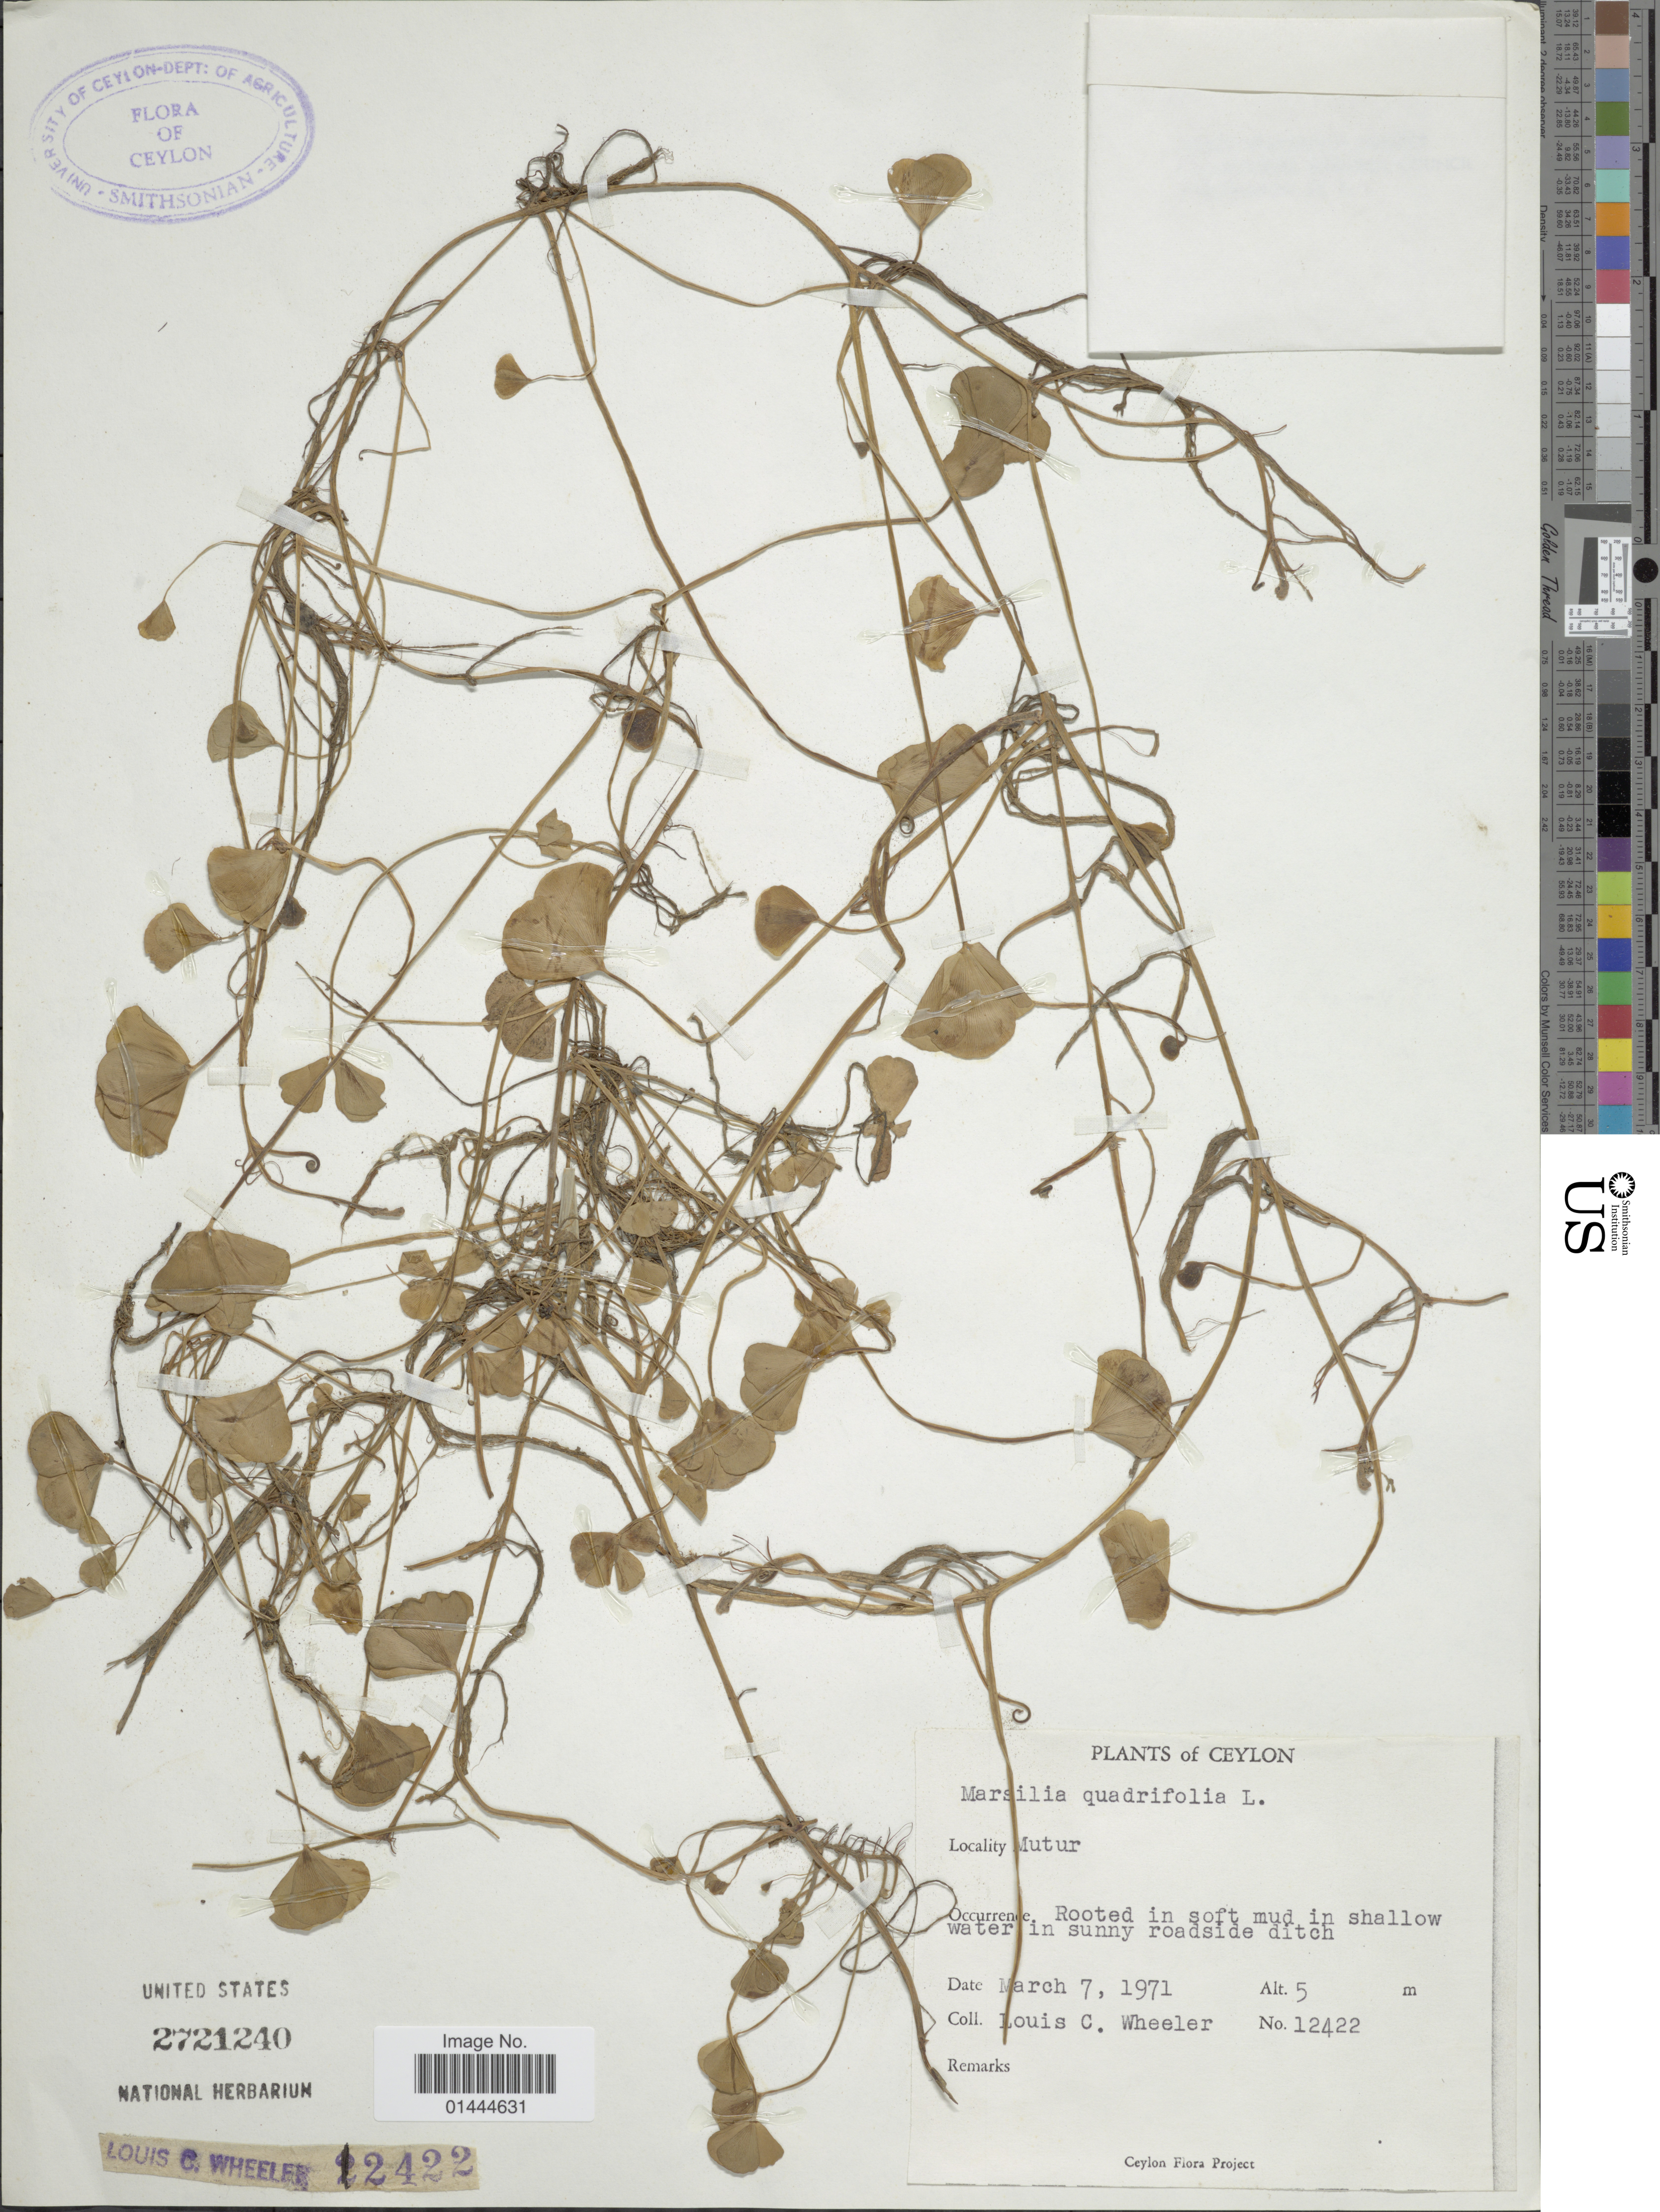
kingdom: Plantae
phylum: Tracheophyta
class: Polypodiopsida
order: Salviniales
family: Marsileaceae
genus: Marsilea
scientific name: Marsilea quadrifolia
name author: L.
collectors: L. C. Wheeler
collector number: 12422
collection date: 1971-03-07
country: Sri Lanka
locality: Ceylon, Mutur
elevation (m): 5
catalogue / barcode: US 2721240